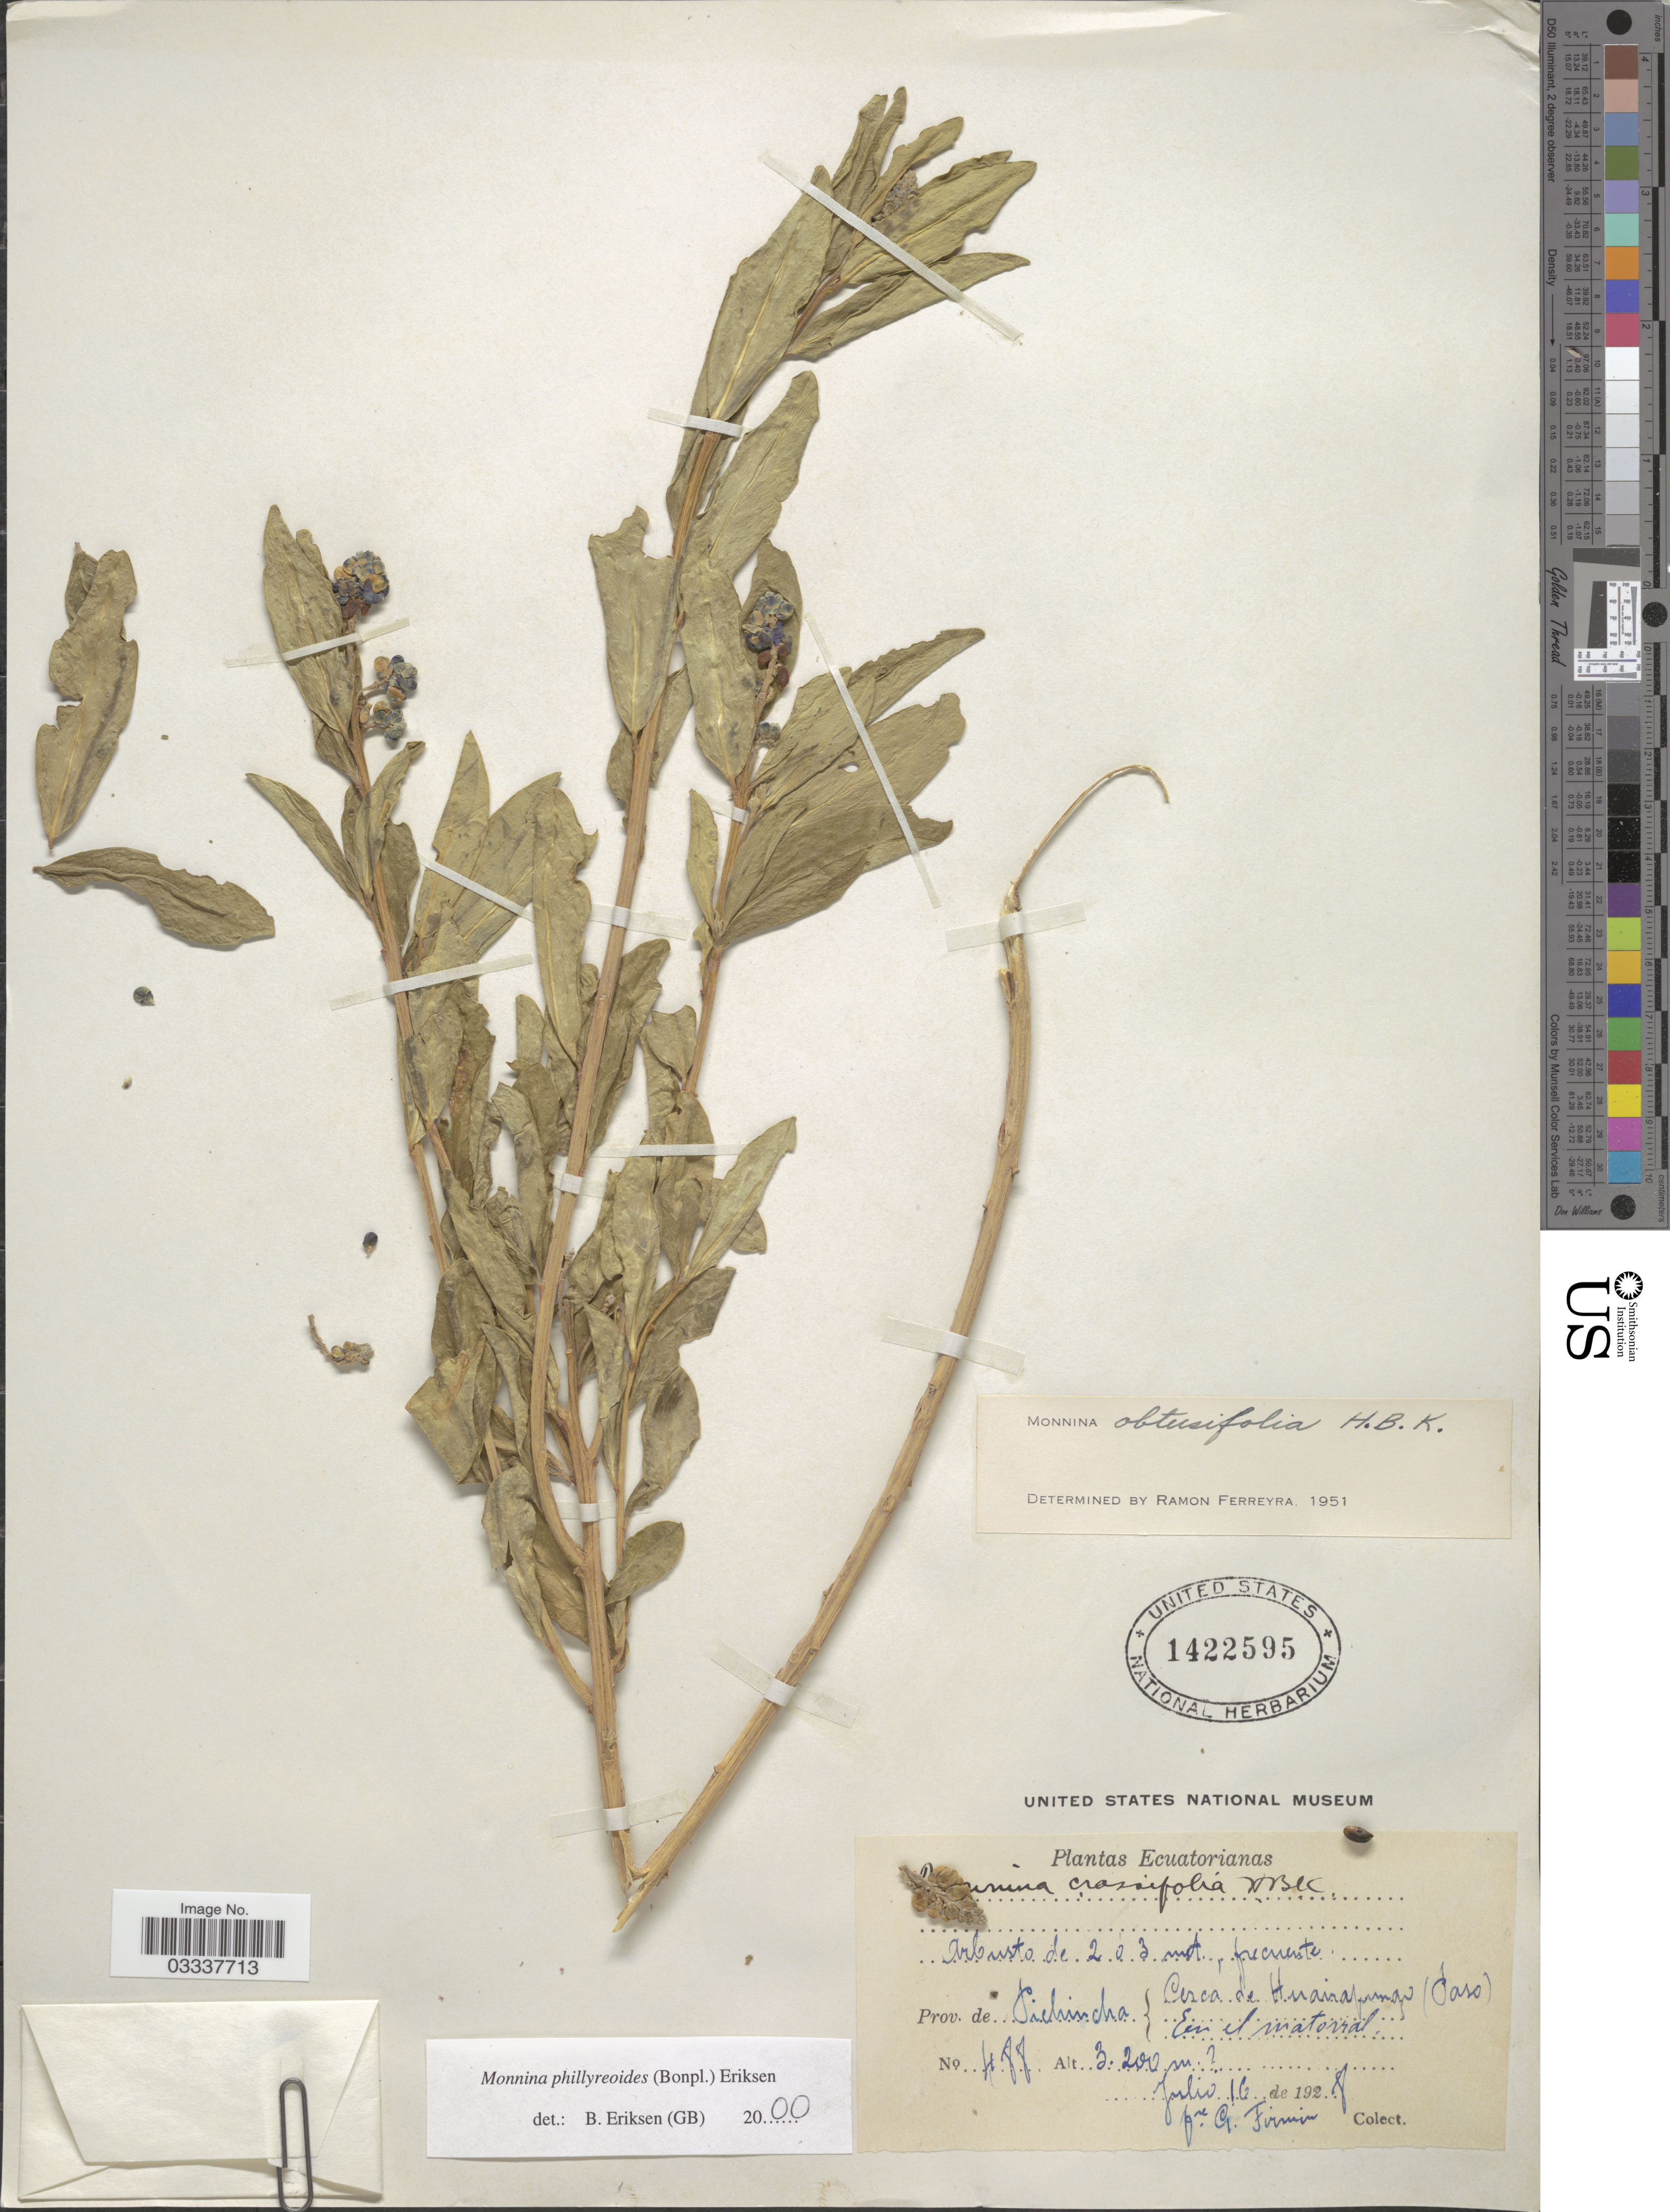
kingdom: Plantae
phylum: Tracheophyta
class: Magnoliopsida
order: Fabales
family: Polygalaceae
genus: Monnina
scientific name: Monnina phillyreoides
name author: (Bonpl.) B. Eriksen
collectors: F. Firmin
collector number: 488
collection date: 1928-07-16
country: Ecuador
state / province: Pichincha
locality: Cerca de Huairapunga (Paro [interpreted]).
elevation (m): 3200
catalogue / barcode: US 1422595